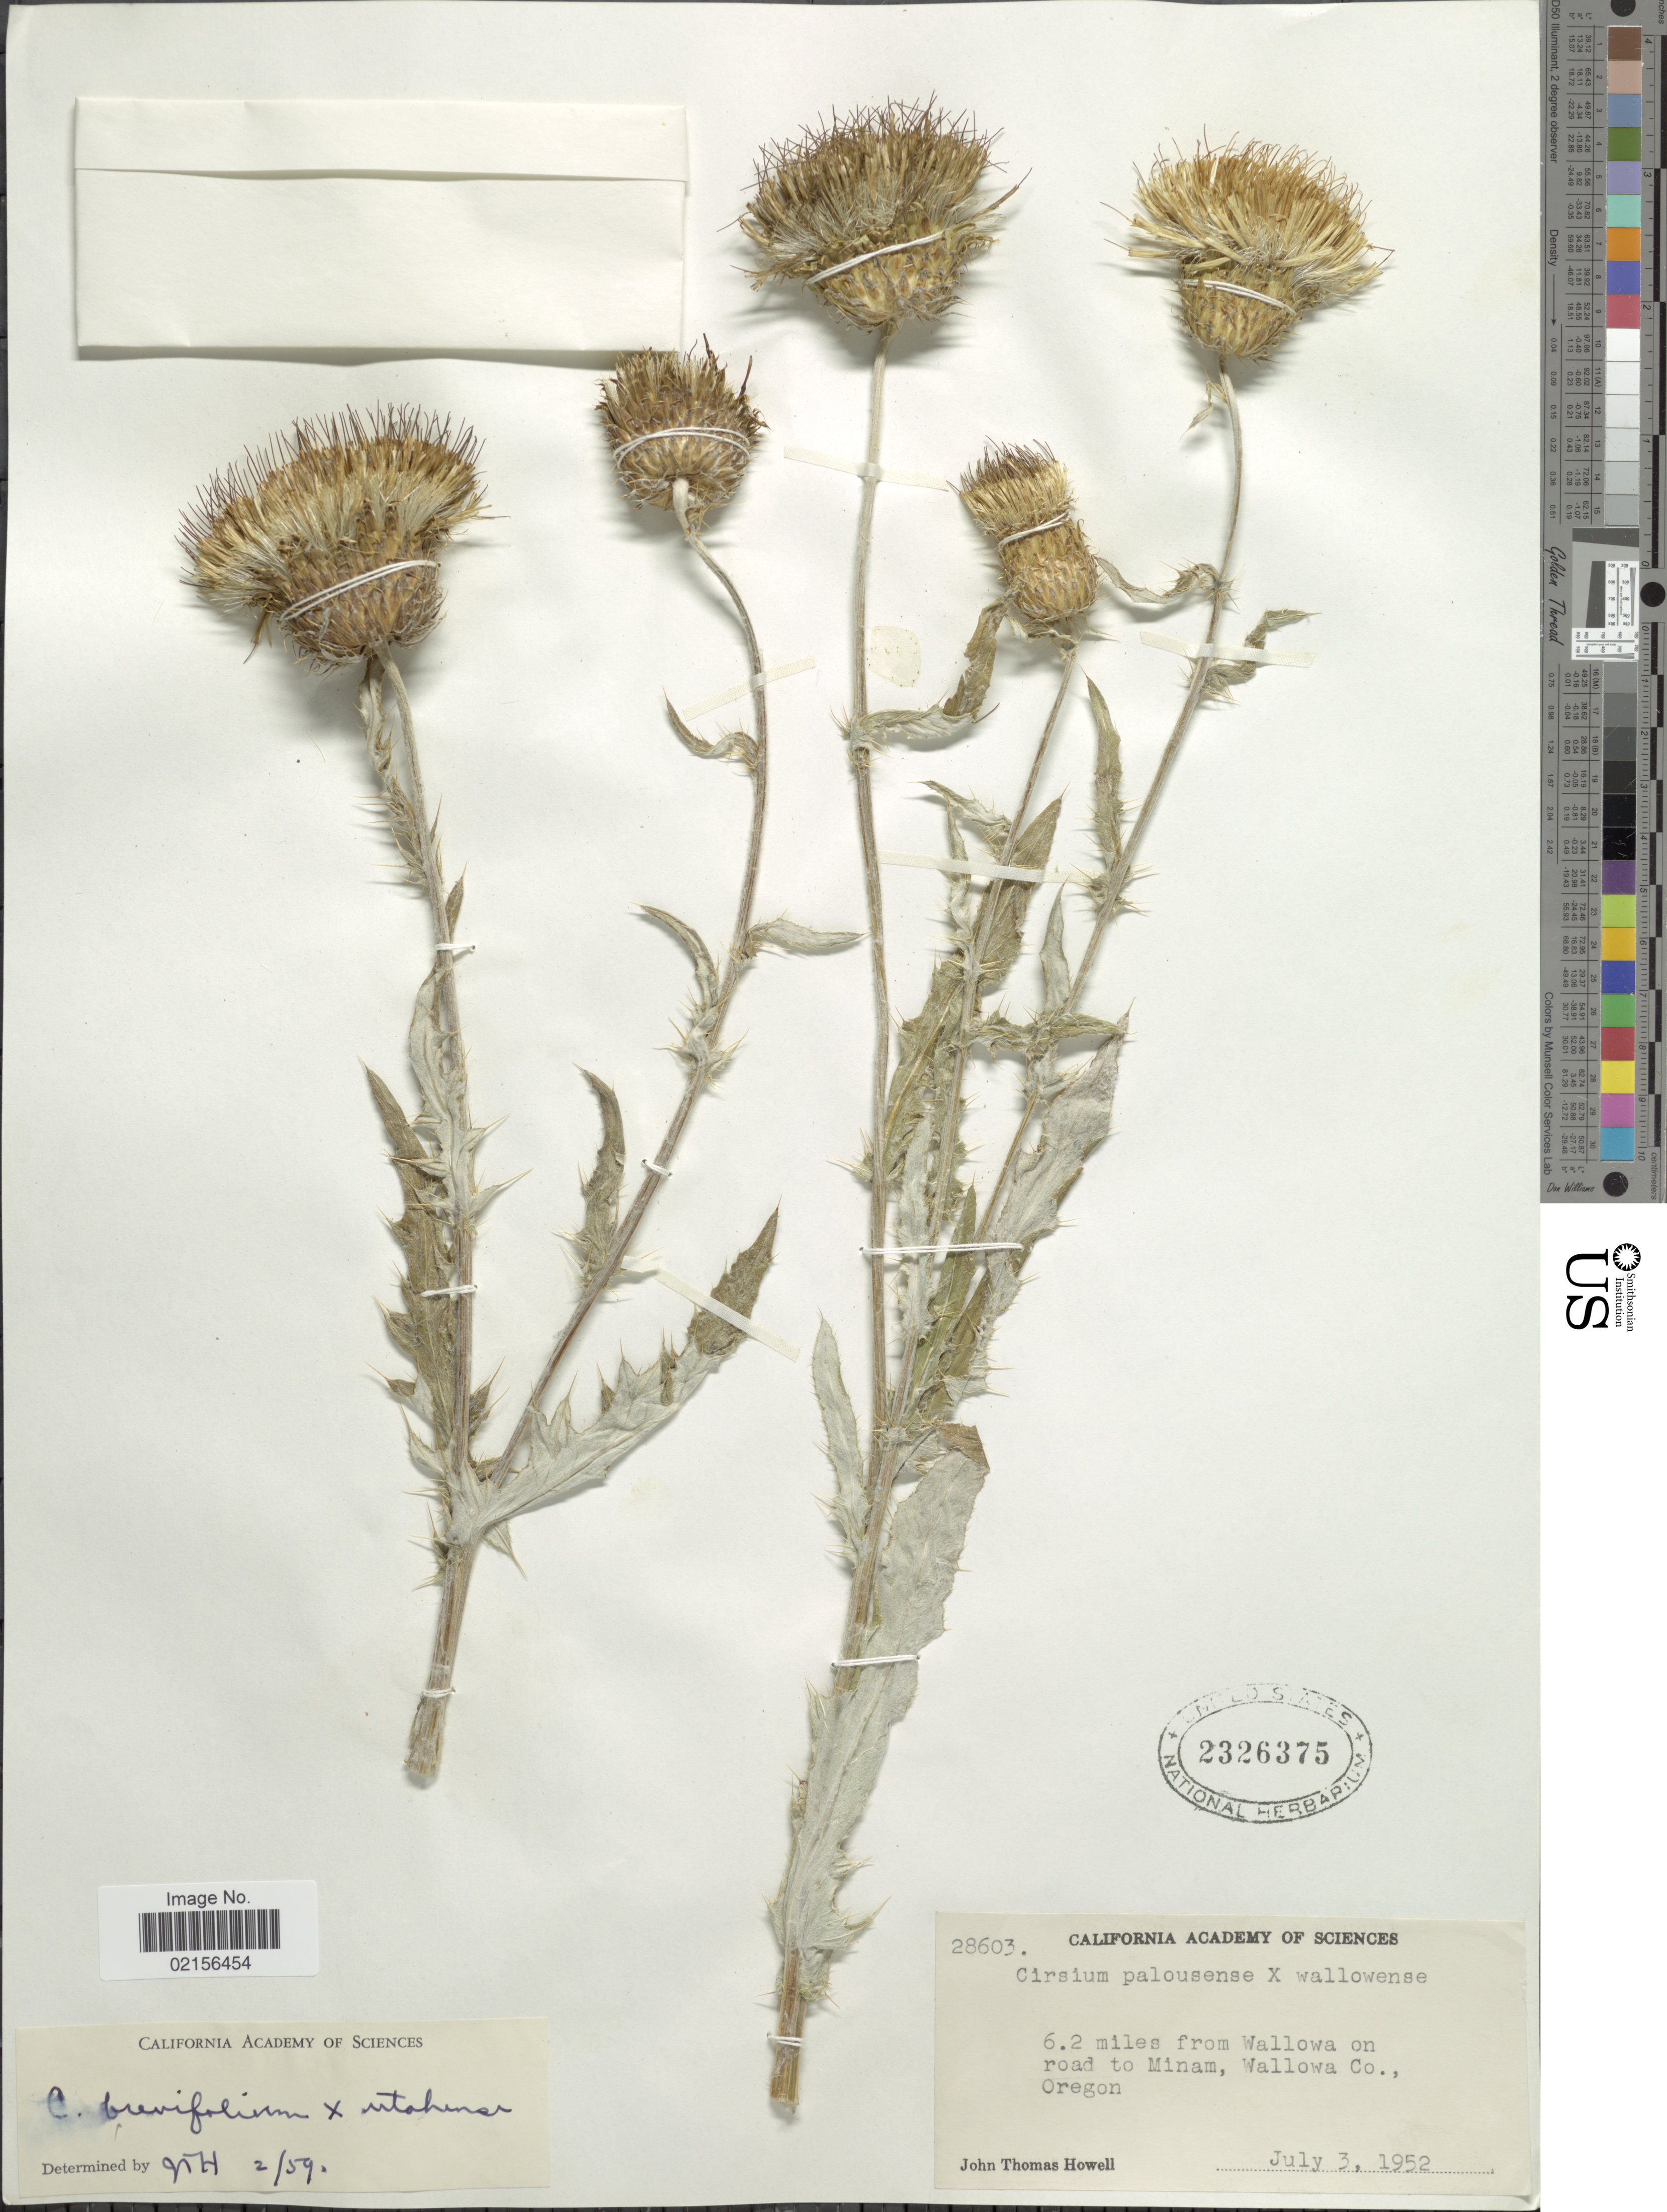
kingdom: Plantae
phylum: Tracheophyta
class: Magnoliopsida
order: Asterales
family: Asteraceae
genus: Cirsium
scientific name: Cirsium brevifolium x C. utahense Petr.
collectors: J. T. Howell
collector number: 28603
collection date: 1952-07-03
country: United States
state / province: Oregon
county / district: Wallowa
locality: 6.2 miles from Wallowa on road to Minam, Wallowa Co.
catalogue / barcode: US 2326375